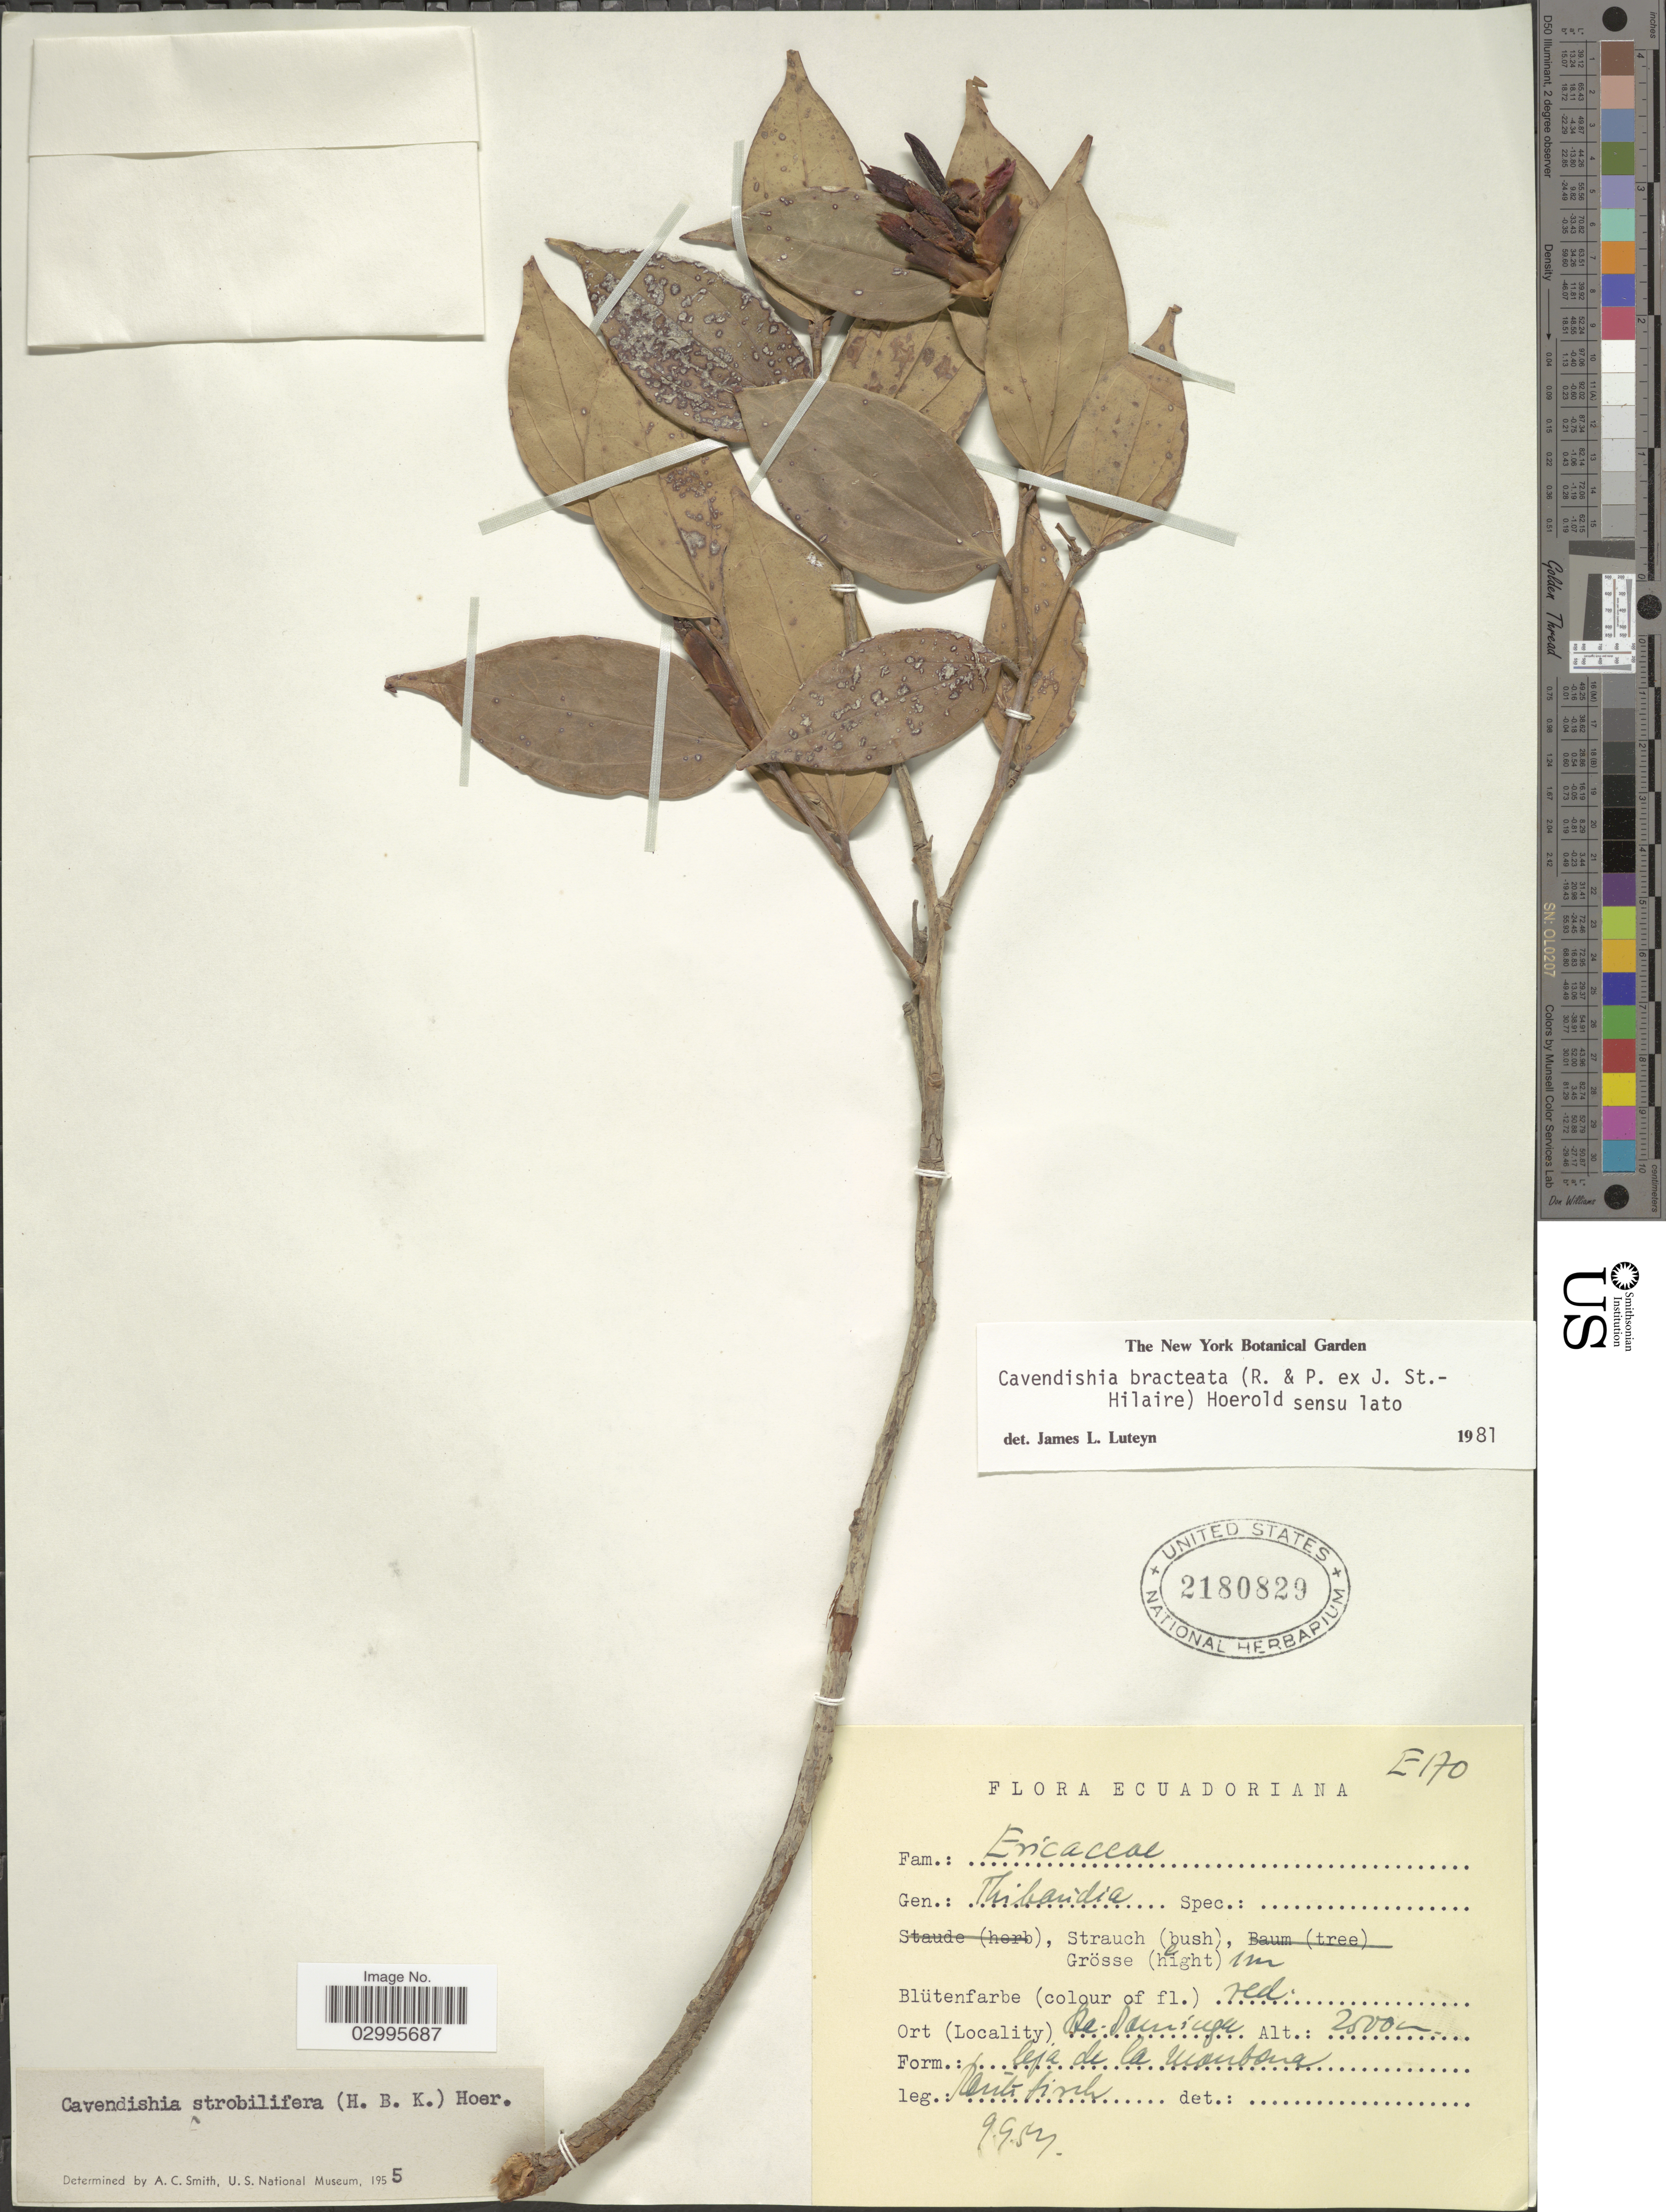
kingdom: Plantae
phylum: Tracheophyta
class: Magnoliopsida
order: Ericales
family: Ericaceae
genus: Cavendishia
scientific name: Cavendishia bracteata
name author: (Ruiz & Pav. ex J. St.-Hil.) Hoerold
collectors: W. Rauh & G. Hirsch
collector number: E170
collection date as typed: Transcribed d/m/y: 9/9/54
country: Ecuador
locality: De-Daniuga. [interpreted]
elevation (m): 2500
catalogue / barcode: US 2180829